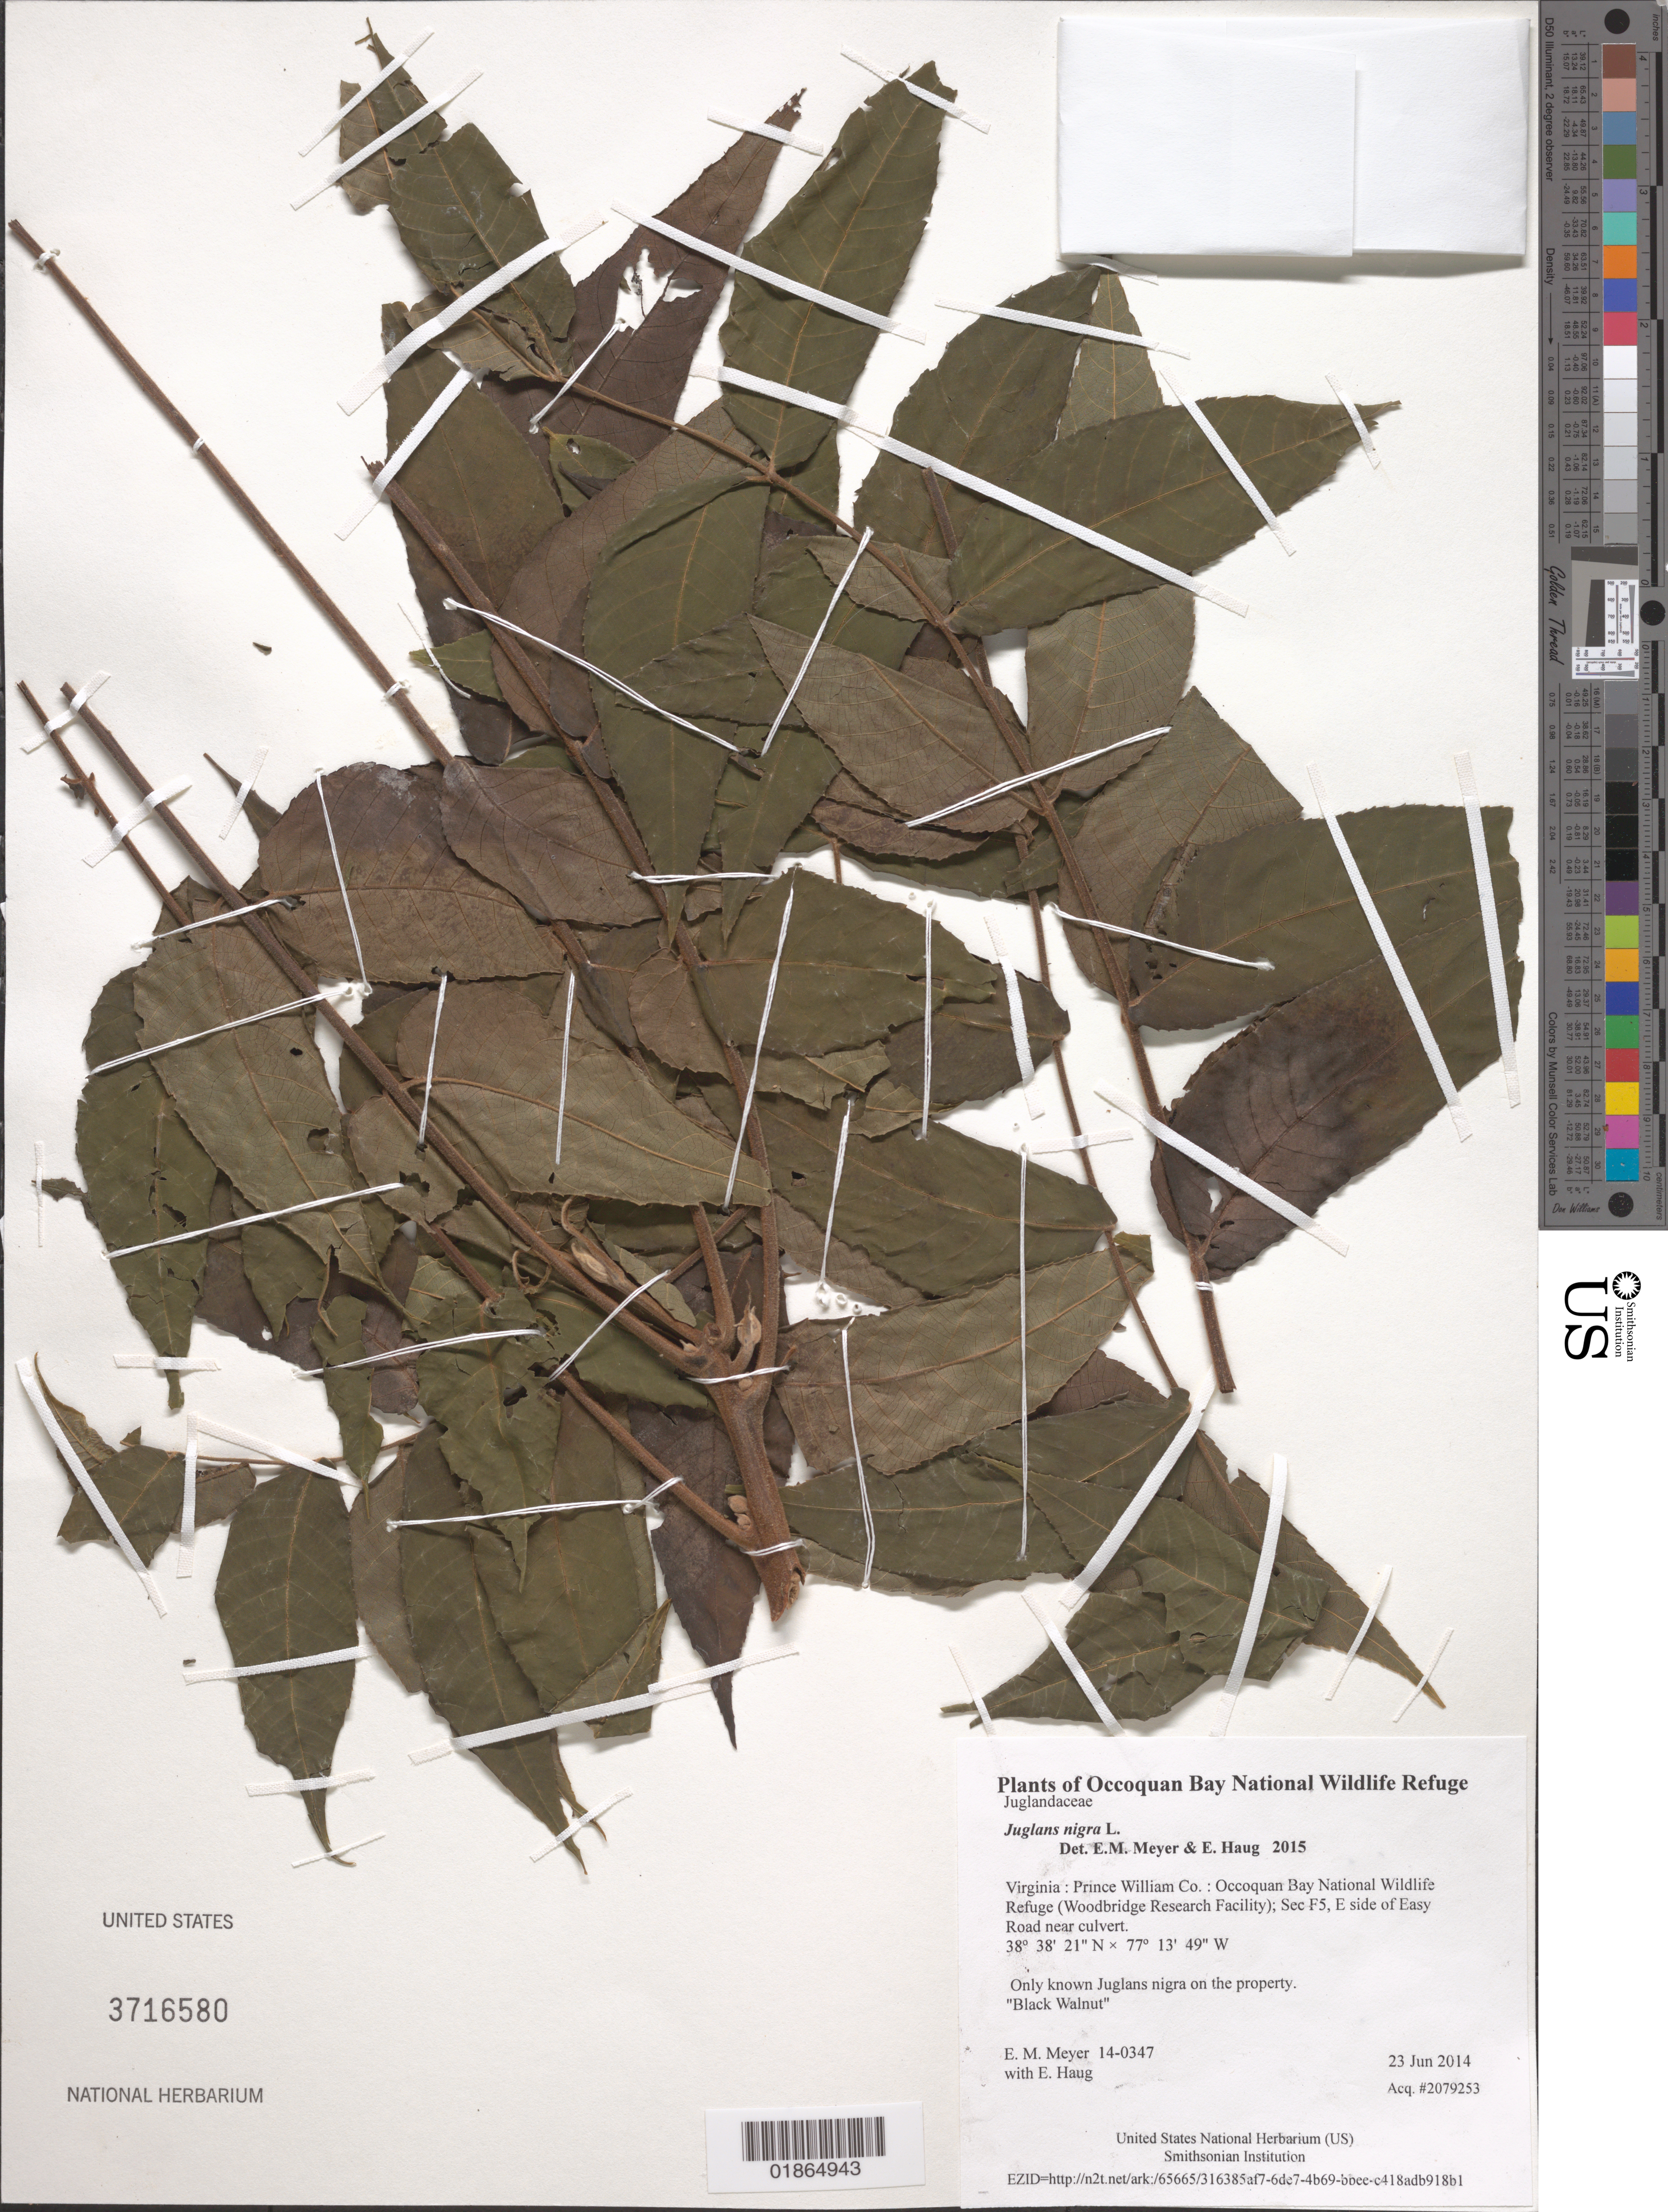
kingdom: Plantae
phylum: Tracheophyta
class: Magnoliopsida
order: Fagales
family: Juglandaceae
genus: Juglans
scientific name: Juglans nigra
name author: L.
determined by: Meyer, E. M.; Haug, E.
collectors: E. M. Meyer & E. Haug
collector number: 14-0347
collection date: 2014-06-23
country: United States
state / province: Virginia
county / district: Prince William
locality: Occoquan Bay National Wildlife Refuge (Woodbridge Research Facility); Sec F5, E side of Easy Road near culvert.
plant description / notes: Black Walnut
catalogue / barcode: US 3716580